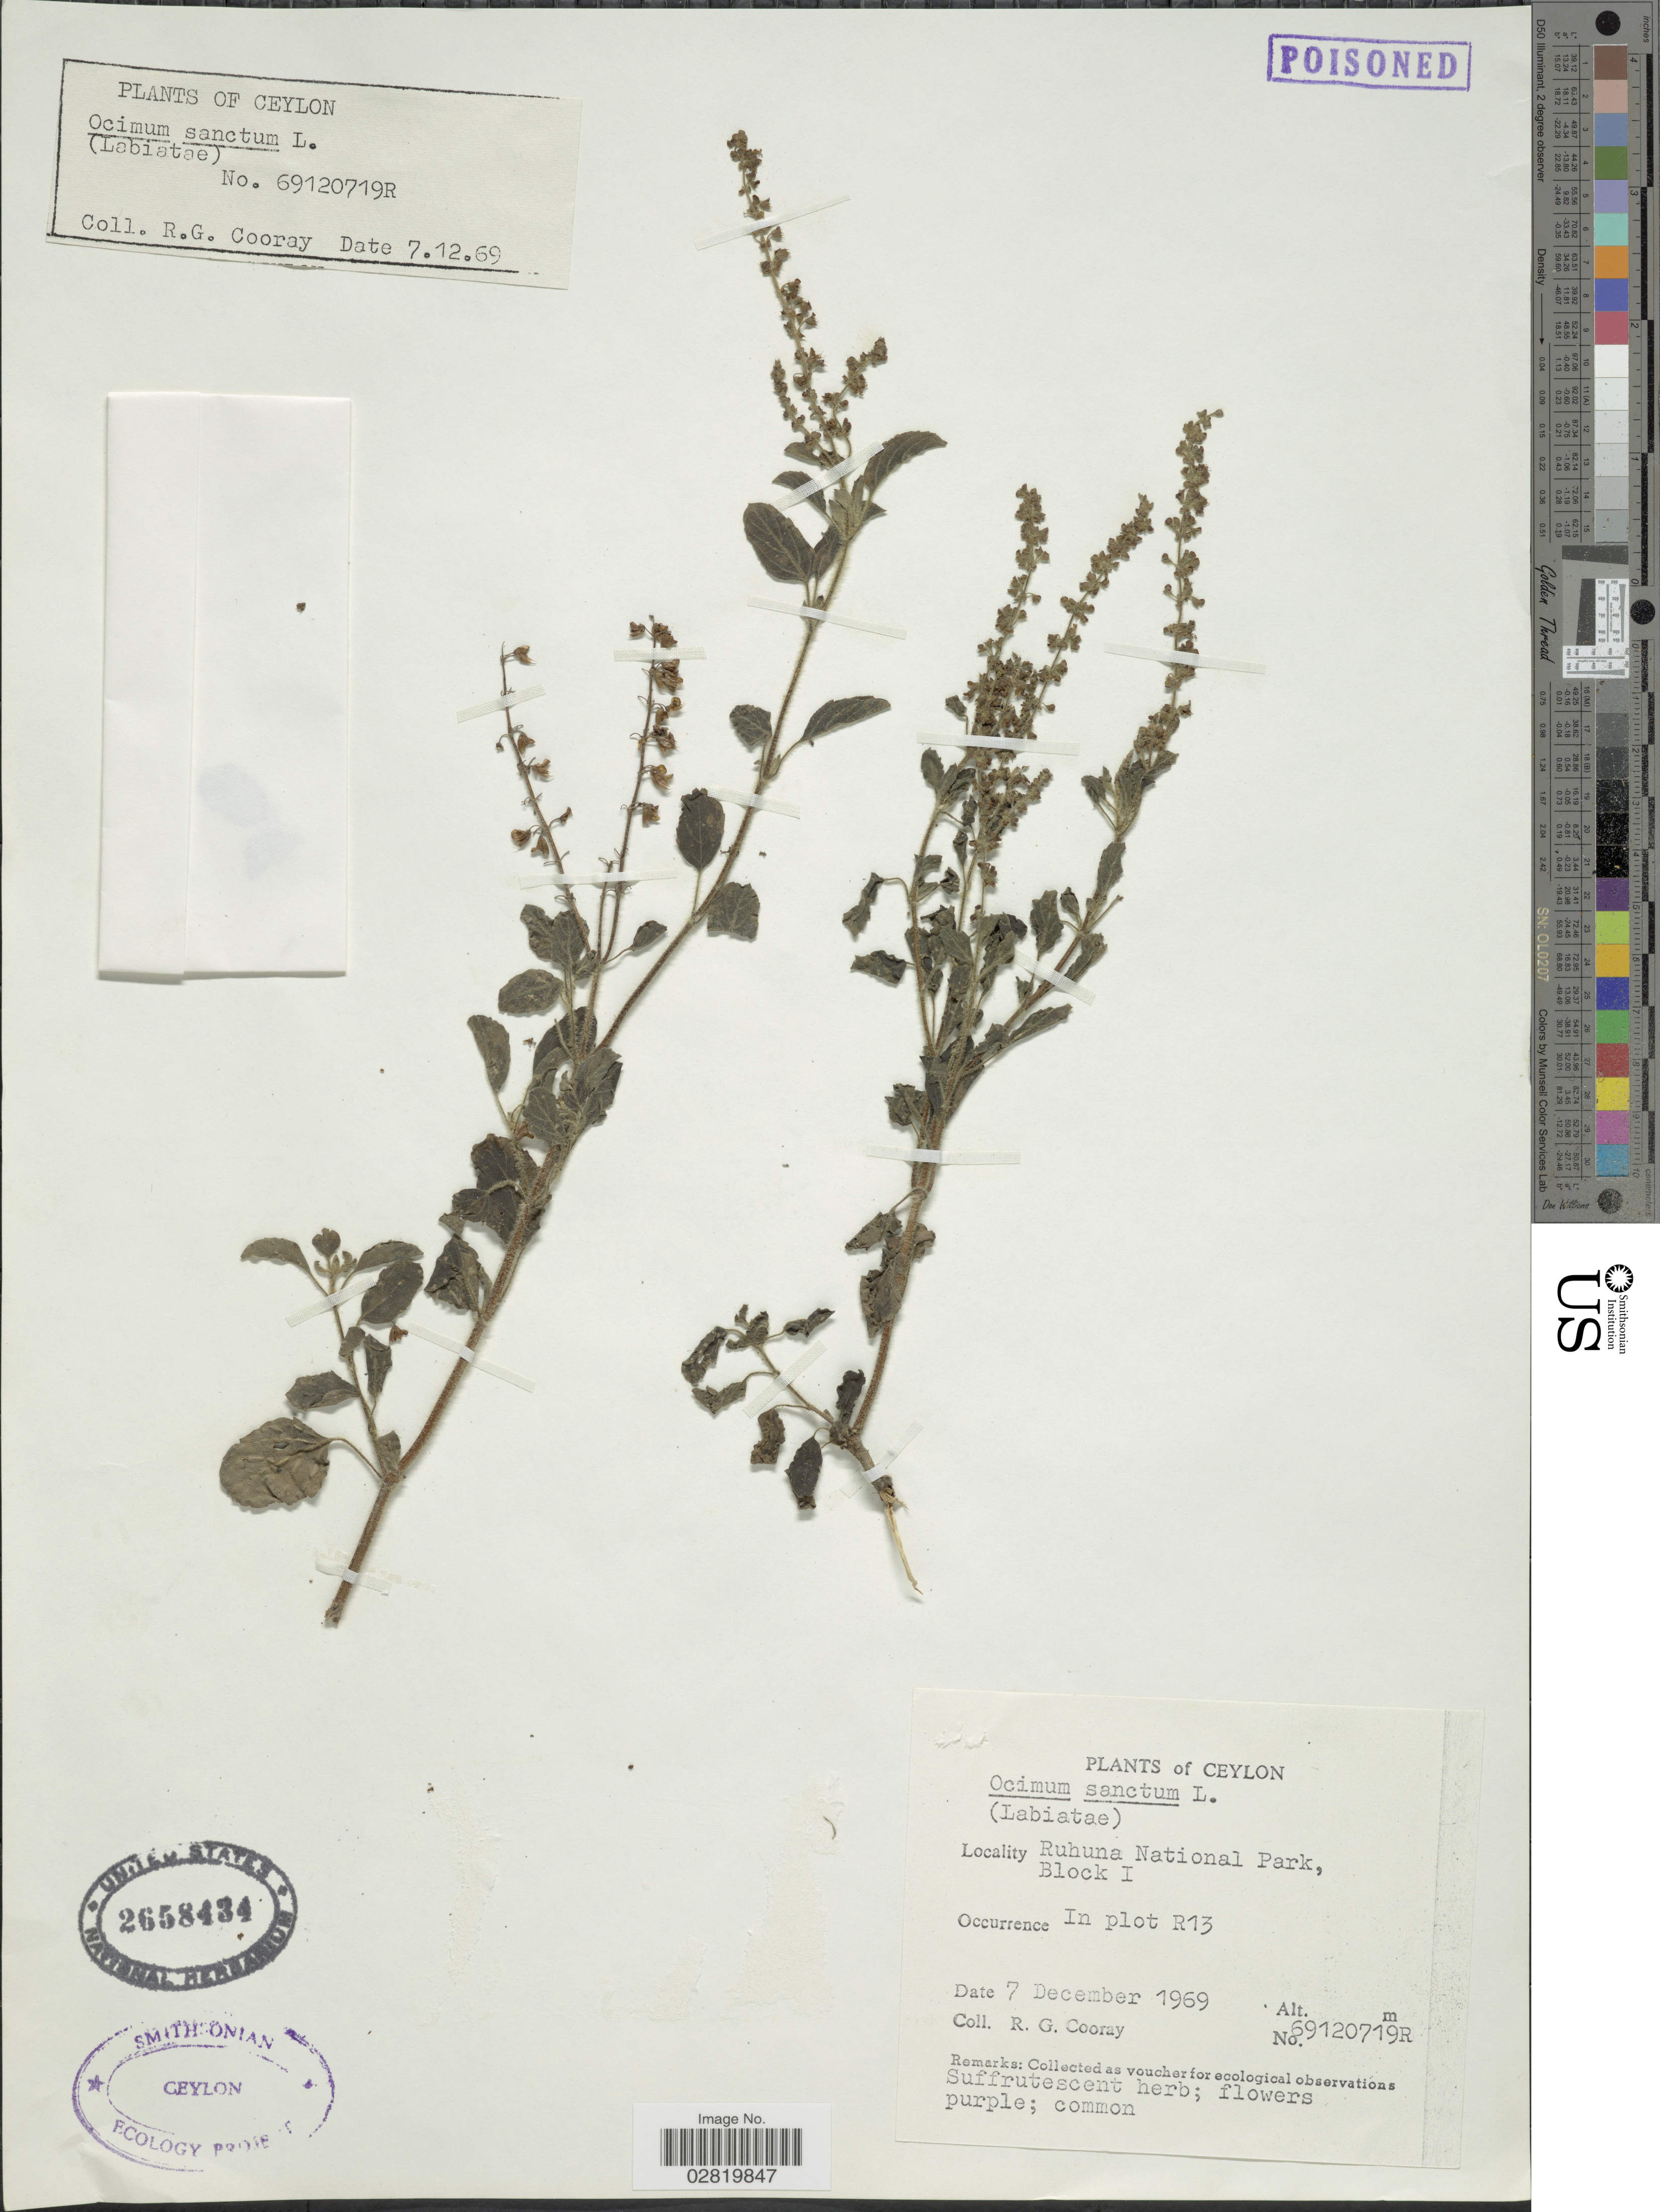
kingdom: Plantae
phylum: Tracheophyta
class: Magnoliopsida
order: Lamiales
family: Lamiaceae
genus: Ocimum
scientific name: Ocimum sanctum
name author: L.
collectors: R. Cooray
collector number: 69120719R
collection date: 1969-12-07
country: Sri Lanka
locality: Ceylon, Ruhuna National Park, Block I, In plot R13.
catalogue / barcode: US 2658434